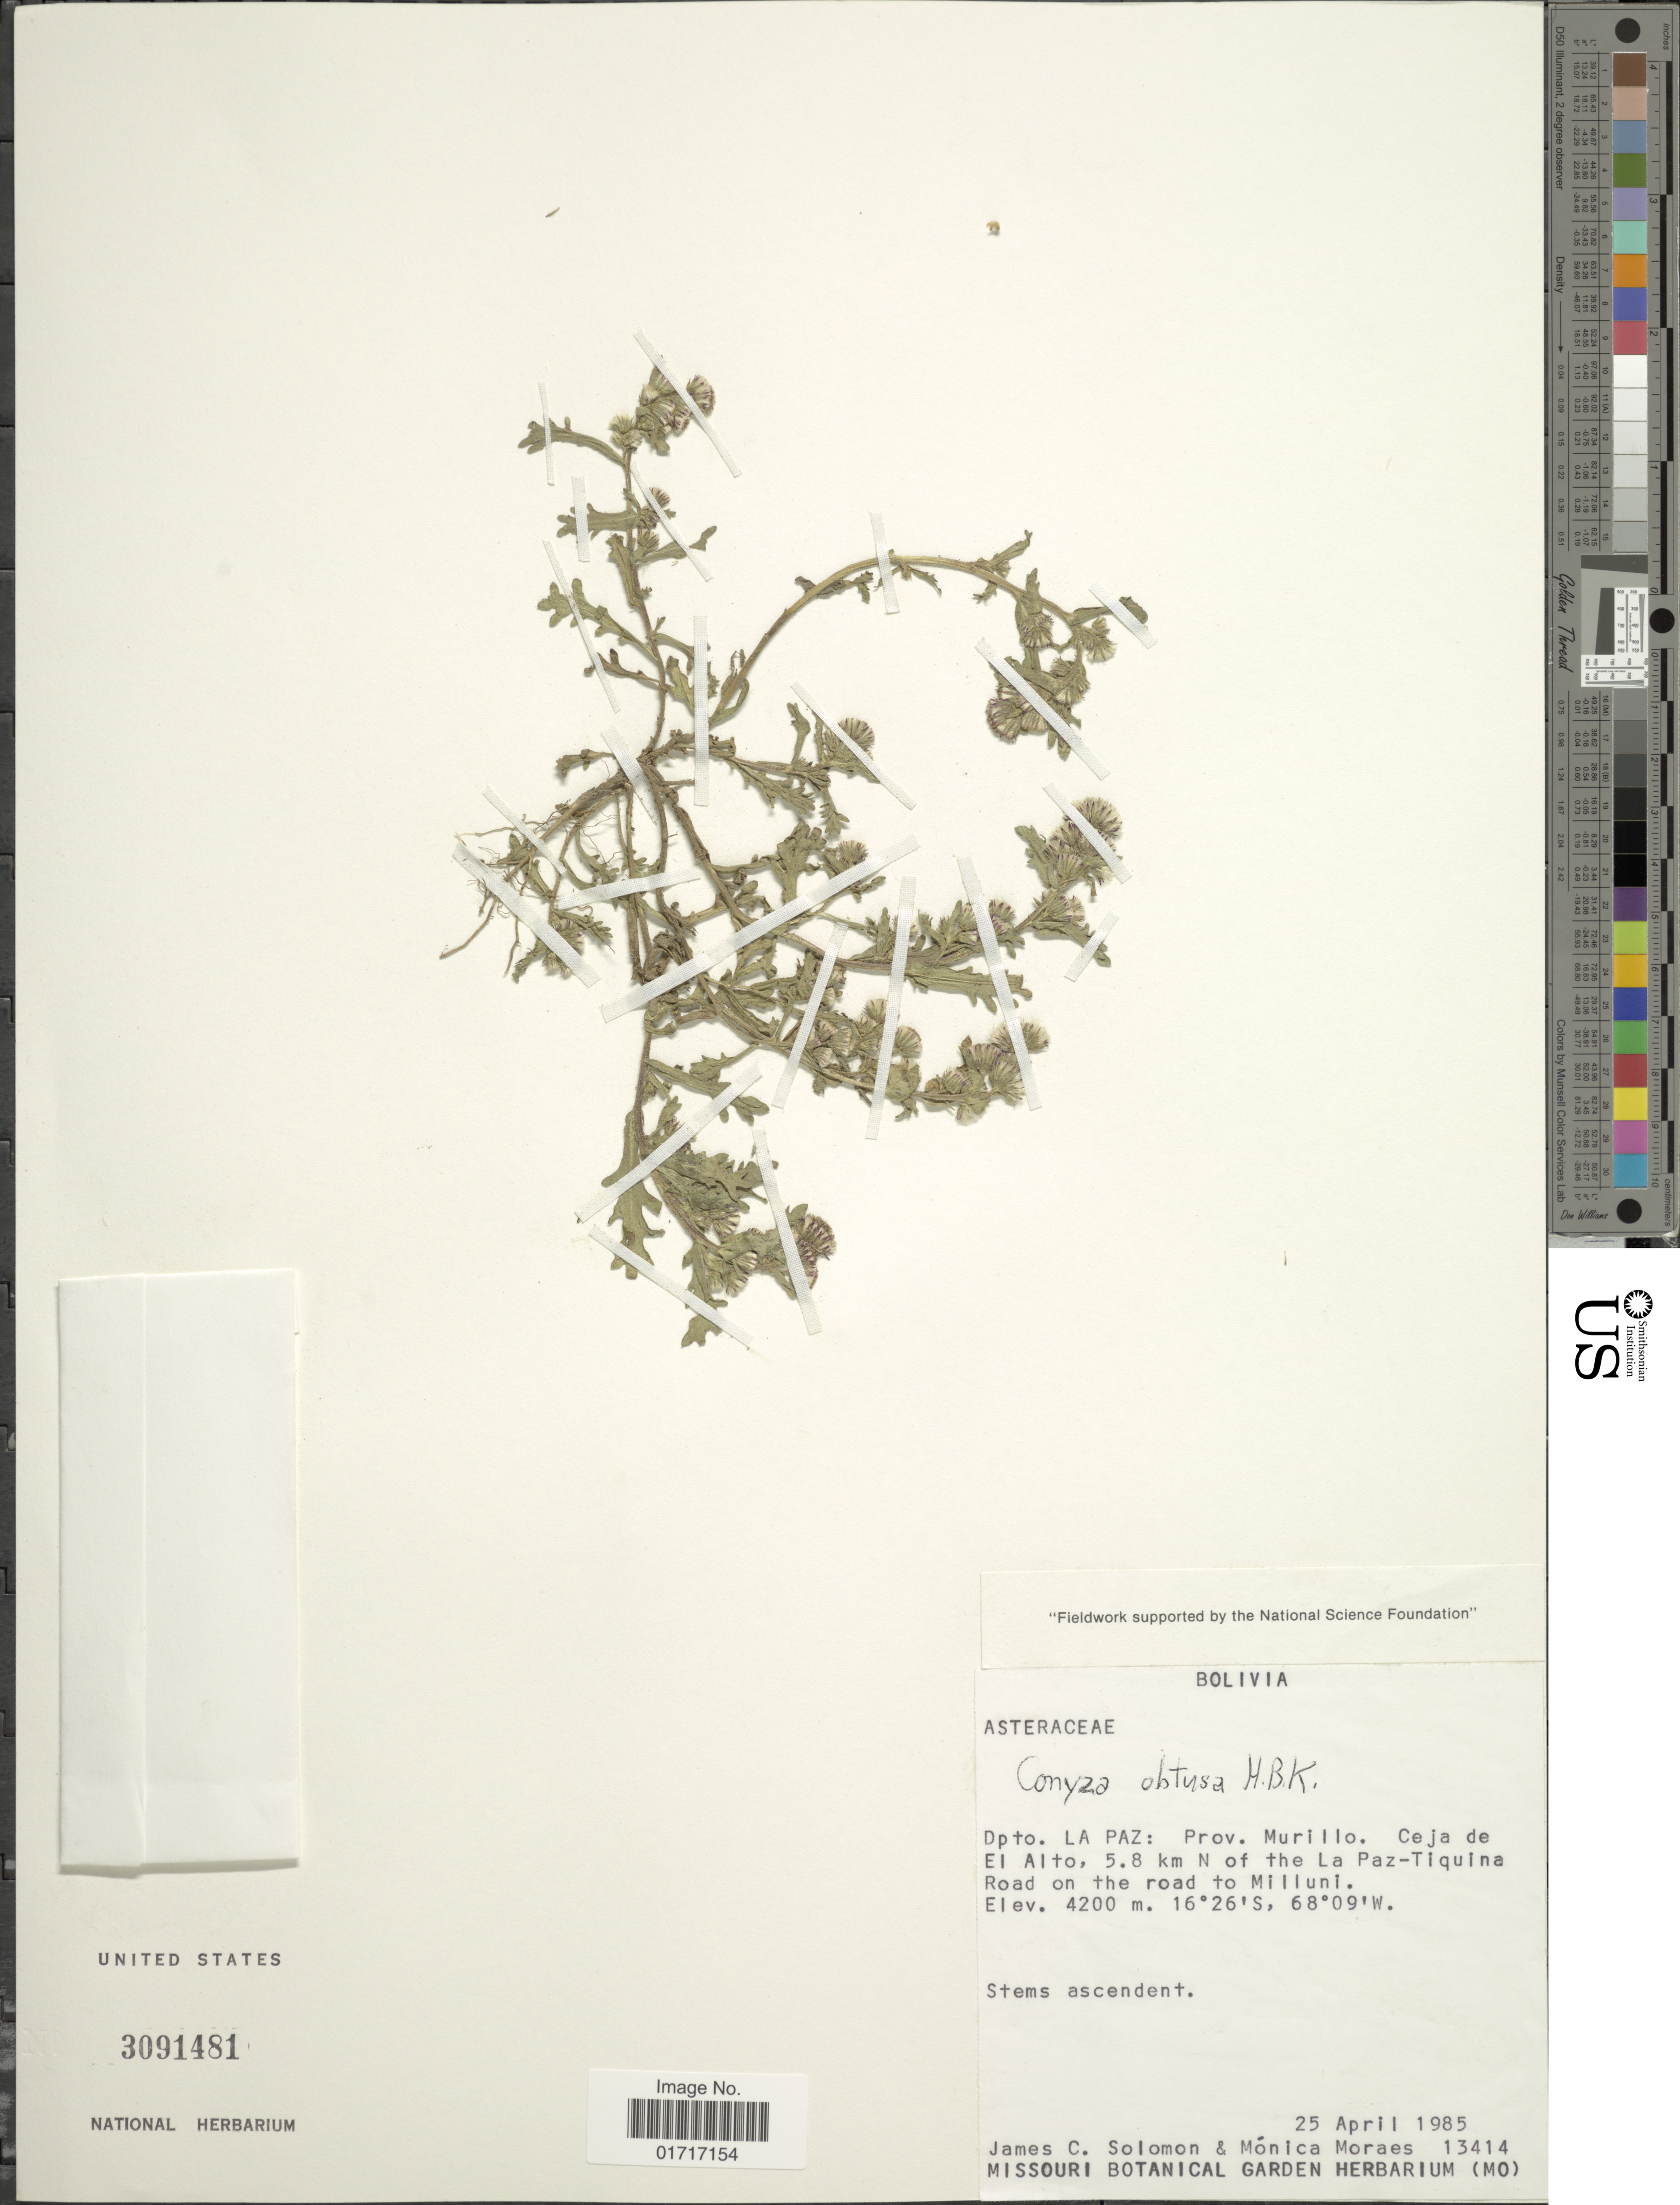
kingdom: Plantae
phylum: Tracheophyta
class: Magnoliopsida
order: Asterales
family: Asteraceae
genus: Conyza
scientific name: Conyza coronopifolia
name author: Kunth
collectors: J. C. Solomon & M. Moraes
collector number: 13414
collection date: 1985-04-25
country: Bolivia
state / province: La Paz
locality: Dpto. La Paz: Prov. Murillo, ceja de El Alto, 5.8 N of the La Paz- Tiquina. Road on the road to Milluni.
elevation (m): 4200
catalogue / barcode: US 3091481